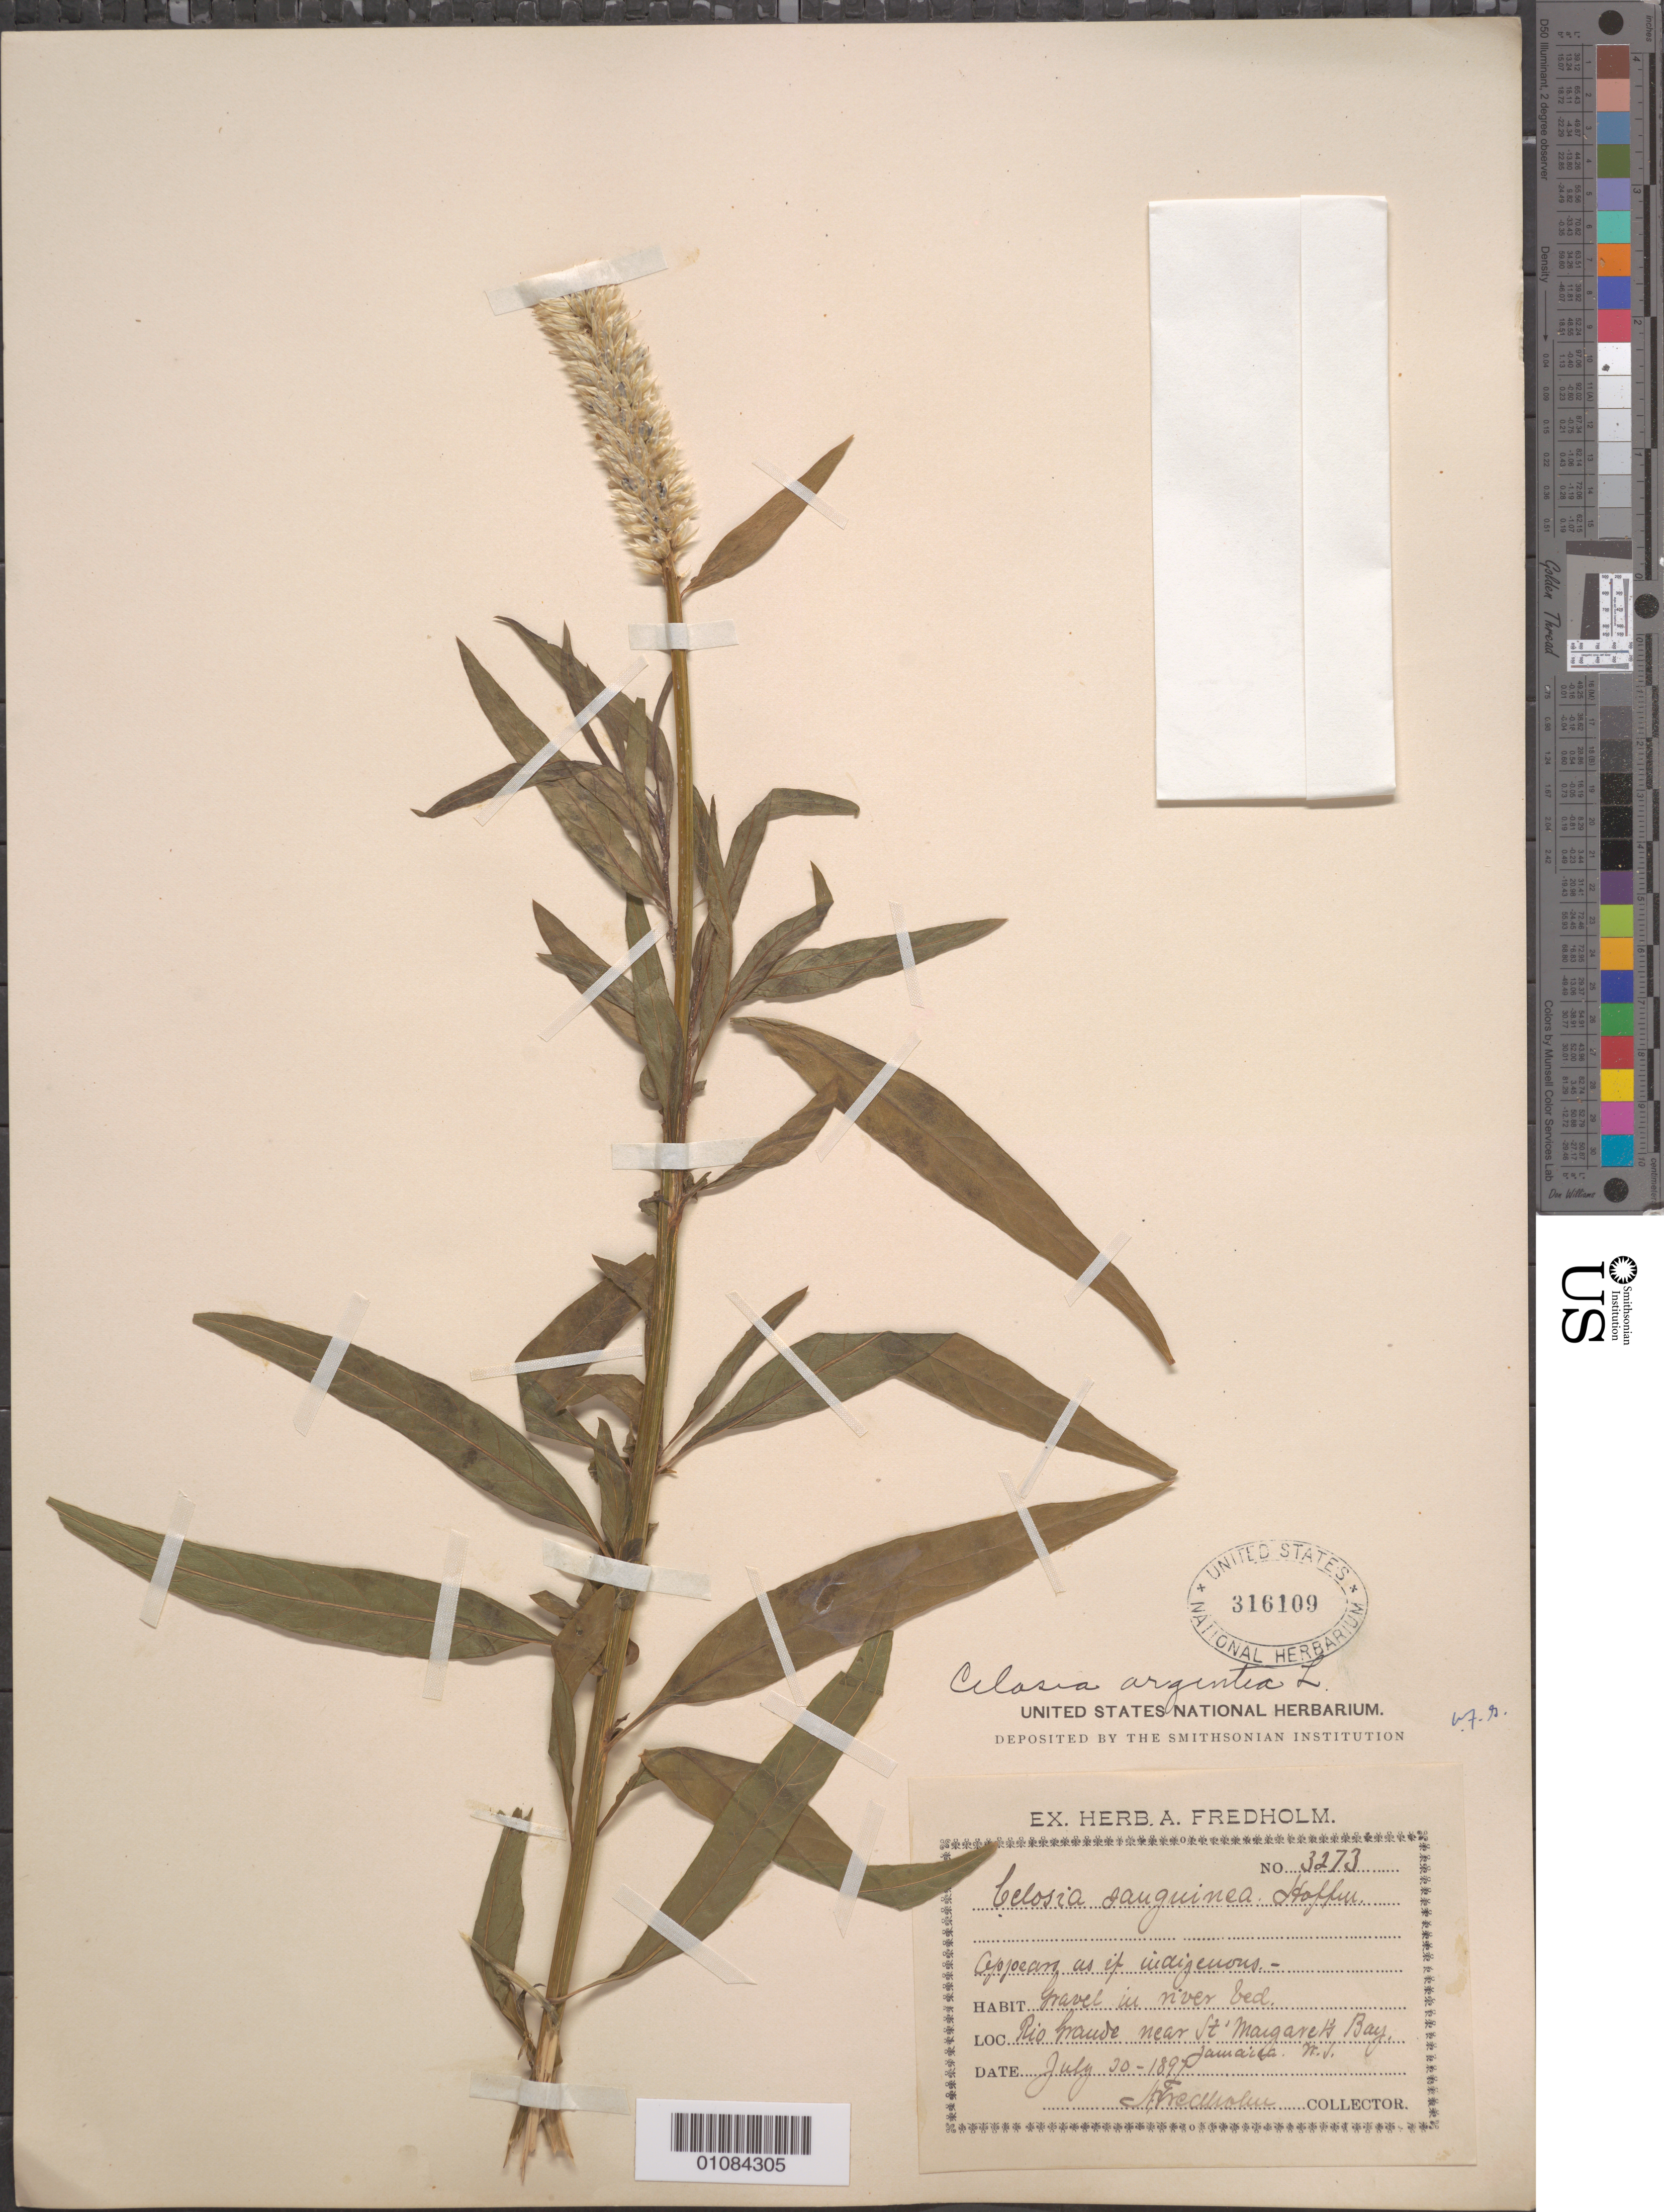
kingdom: Plantae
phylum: Tracheophyta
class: Magnoliopsida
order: Caryophyllales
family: Amaranthaceae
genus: Celosia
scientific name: Celosia argentea var. argentea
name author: L.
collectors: A. Fredholm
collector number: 3273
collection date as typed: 30 Jul 1897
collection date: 1897-07-30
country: Jamaica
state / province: Portland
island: Jamaica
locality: Rio Grande near St Margaret Bay.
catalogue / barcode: US 316109